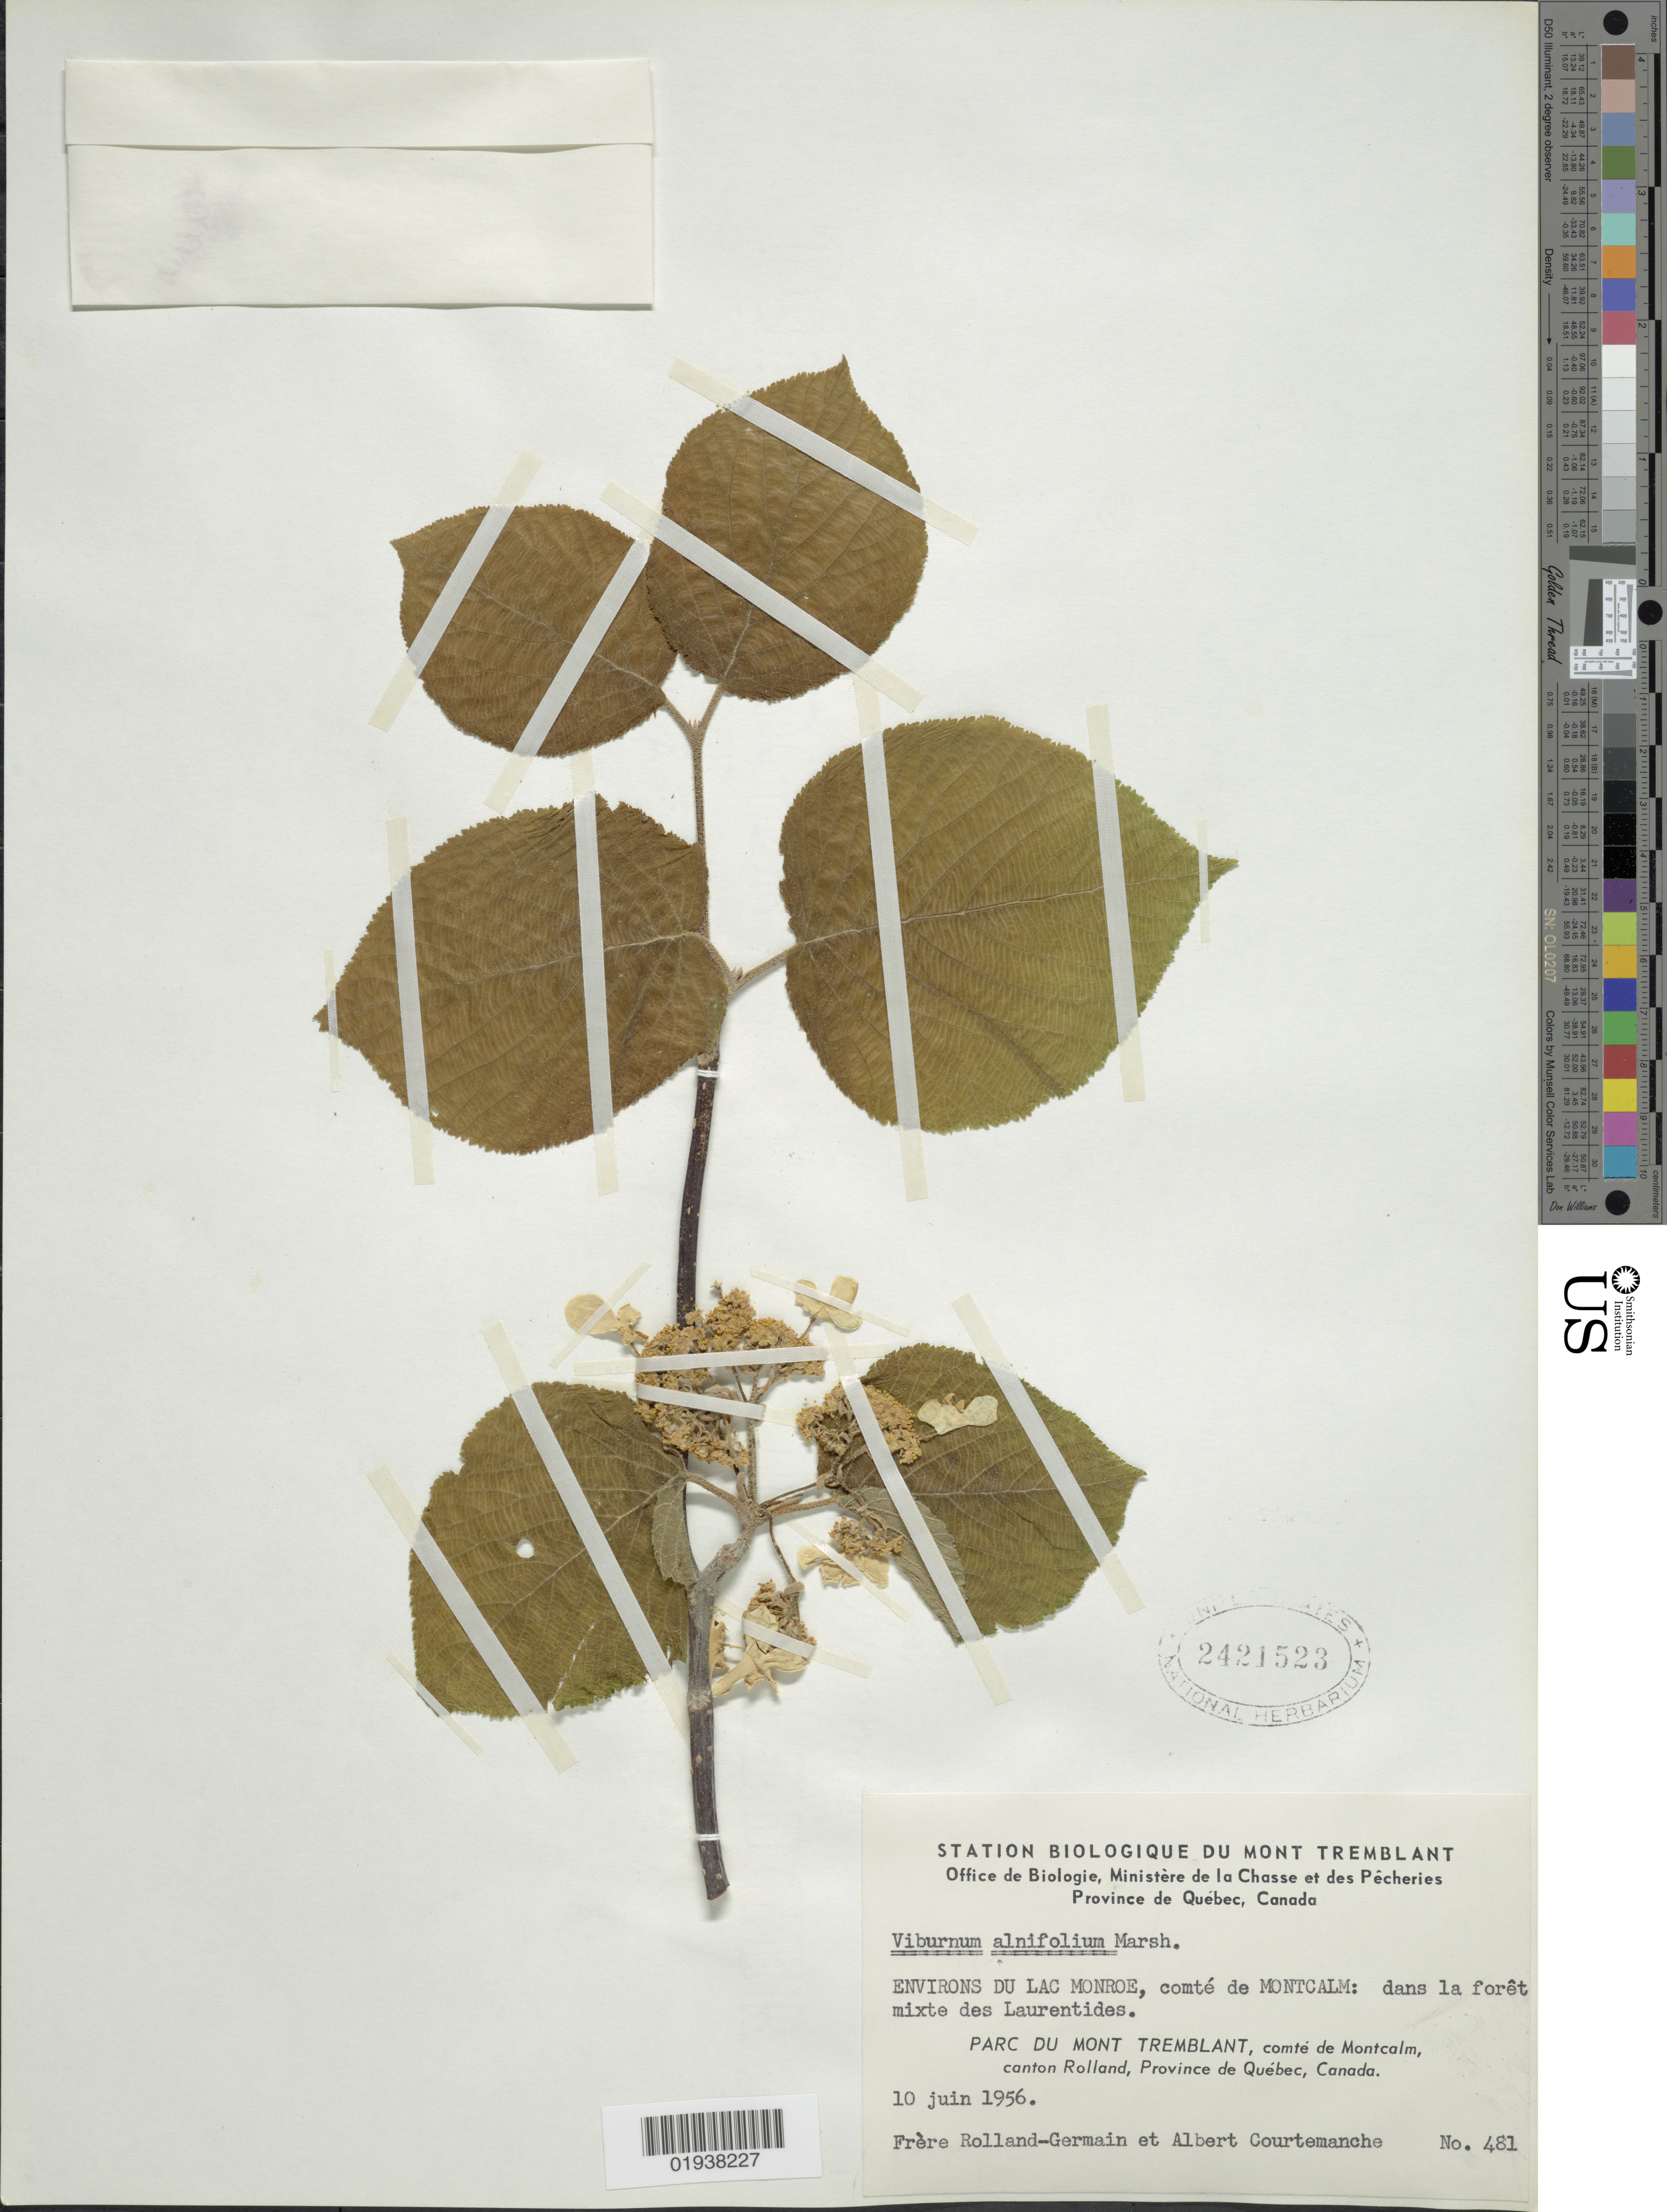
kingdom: Plantae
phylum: Tracheophyta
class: Magnoliopsida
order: Dipsacales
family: Viburnaceae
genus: Viburnum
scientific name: Viburnum alnifolium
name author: Marshall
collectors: Rolland-Germain & A. Courtemanche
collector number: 481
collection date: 1956-06-10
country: Canada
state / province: Quebec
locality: Environs du Lac Monroe, comté de Montcalm: dans la forêt mixte des Laurentides. Parc du Mont Tremblant, comté de Montcalm, canton Rolland.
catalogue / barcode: US 2421523